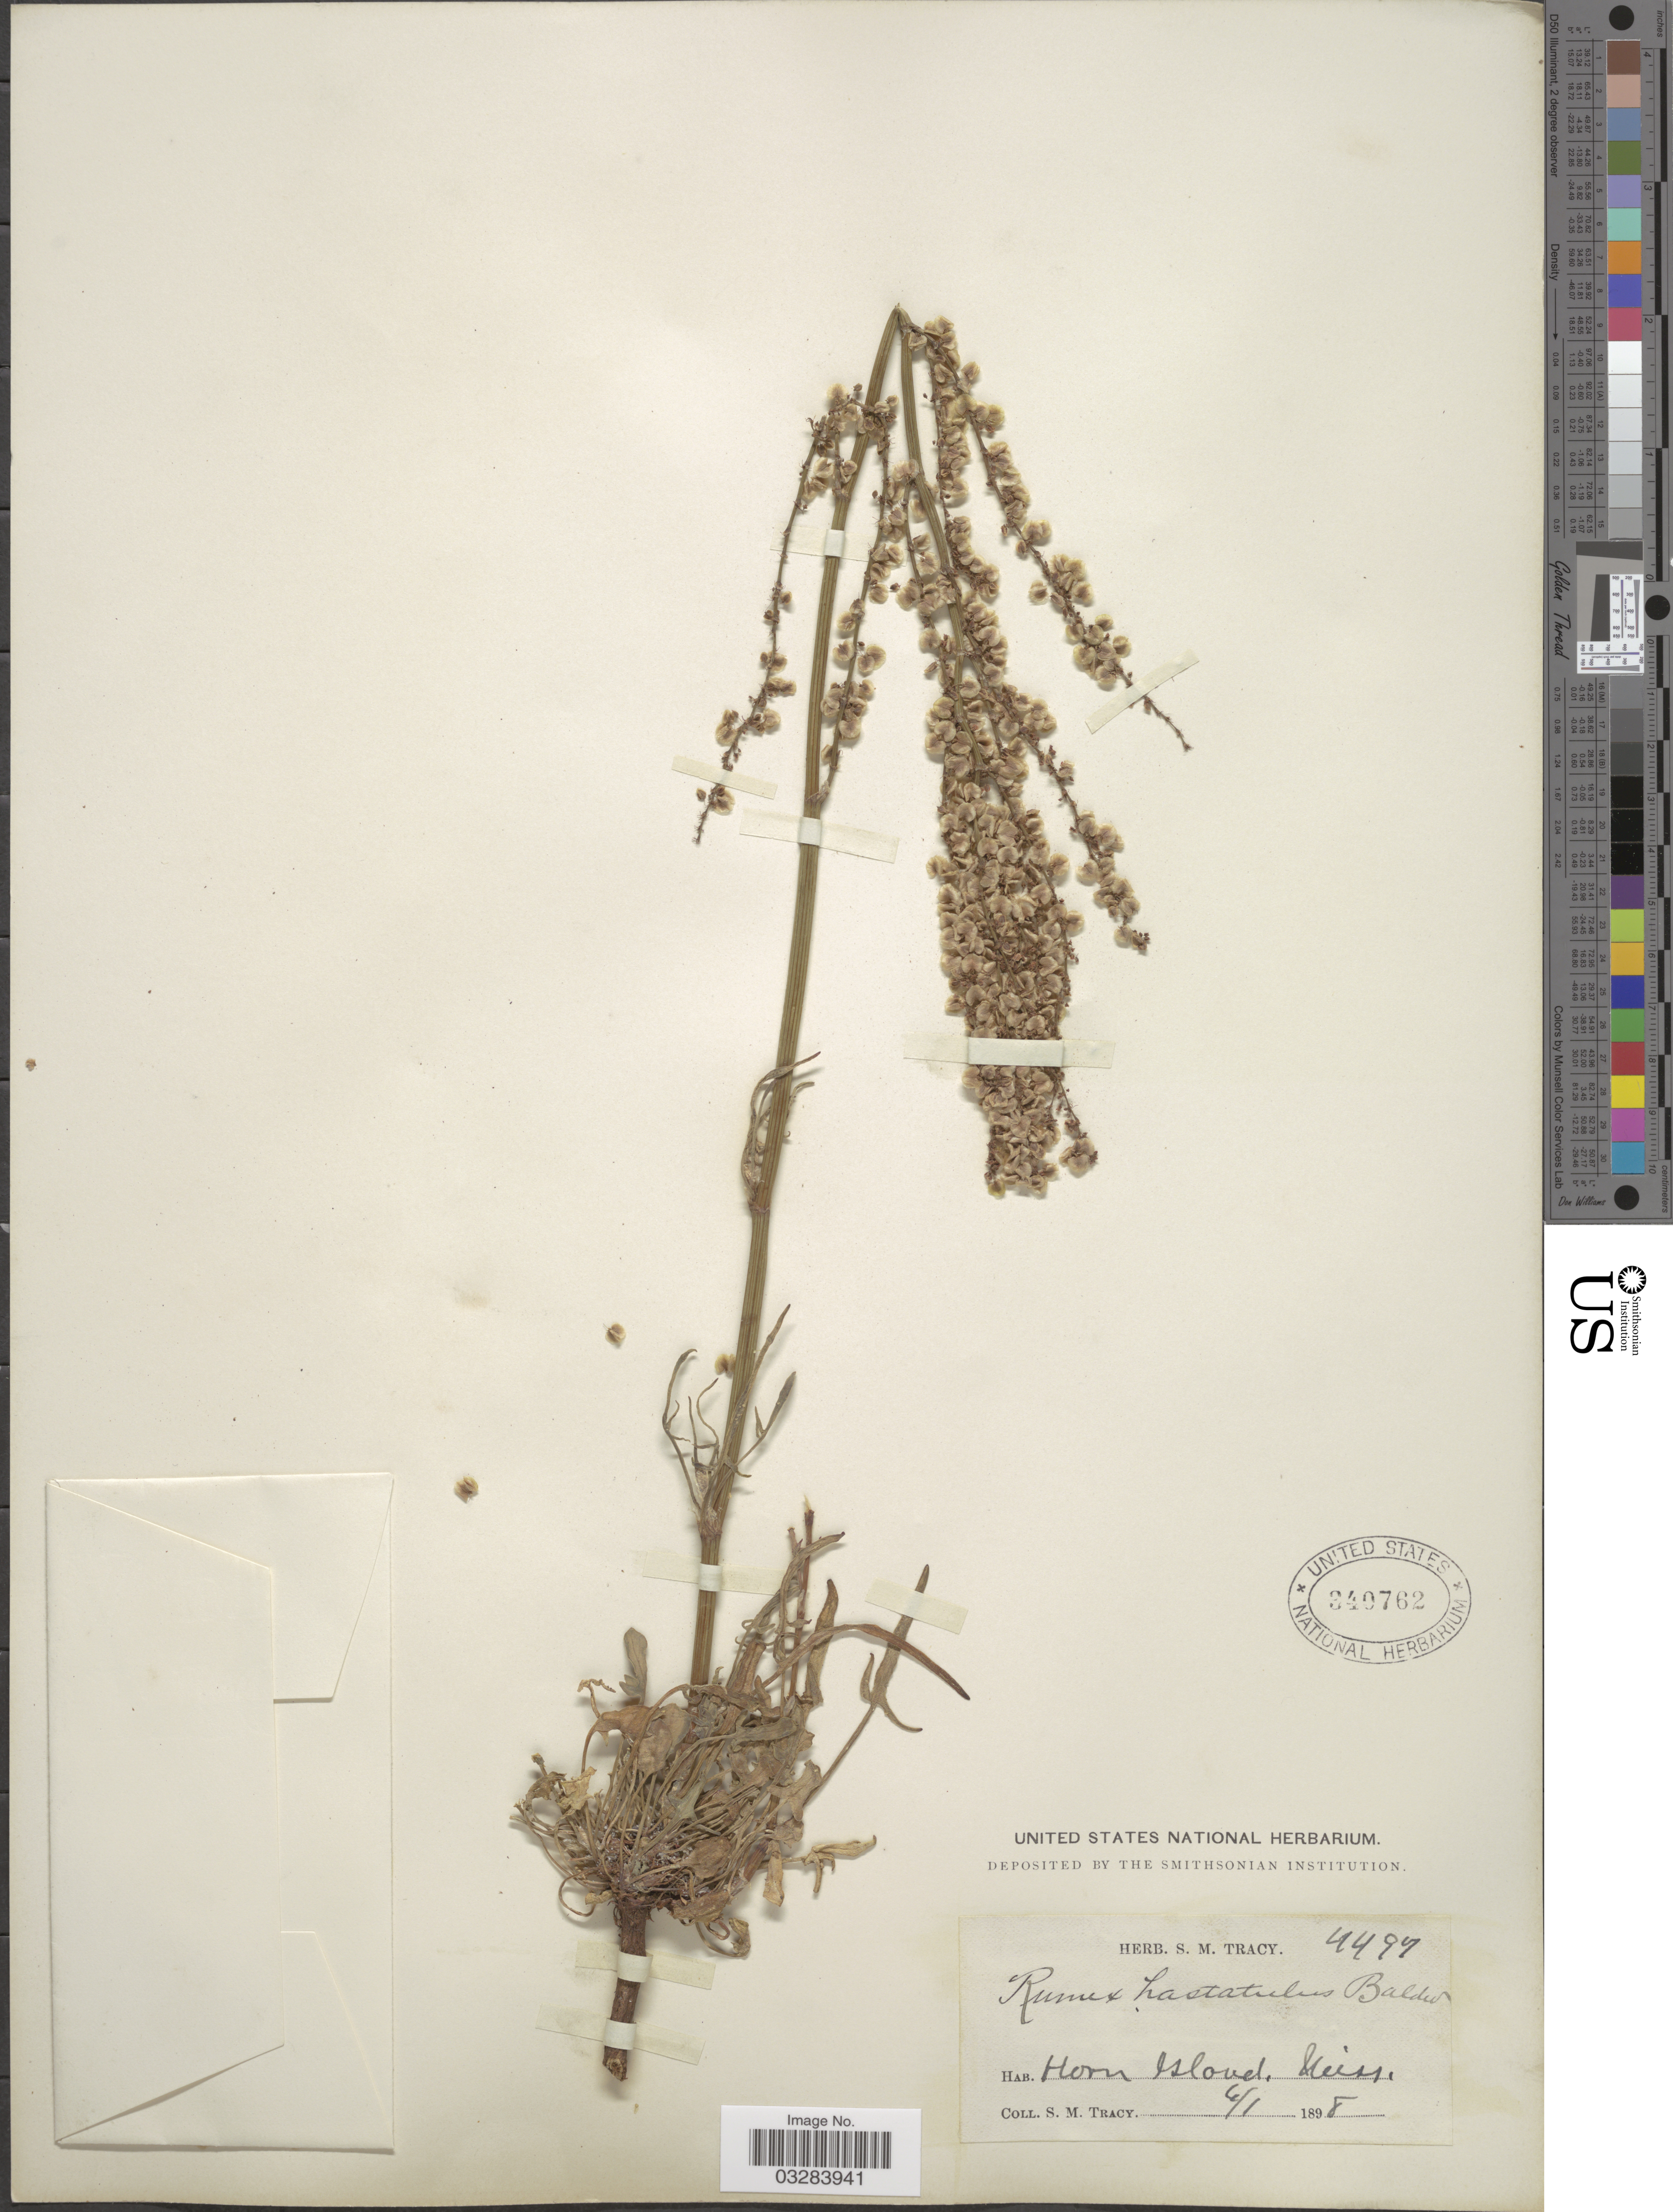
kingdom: Plantae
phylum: Tracheophyta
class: Magnoliopsida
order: Caryophyllales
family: Polygonaceae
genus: Rumex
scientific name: Rumex hastatulus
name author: Baldwin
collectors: S. M. Tracy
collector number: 4497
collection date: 1898-06-01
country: United States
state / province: Mississippi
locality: Horn Island. Miss.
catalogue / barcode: US 340762